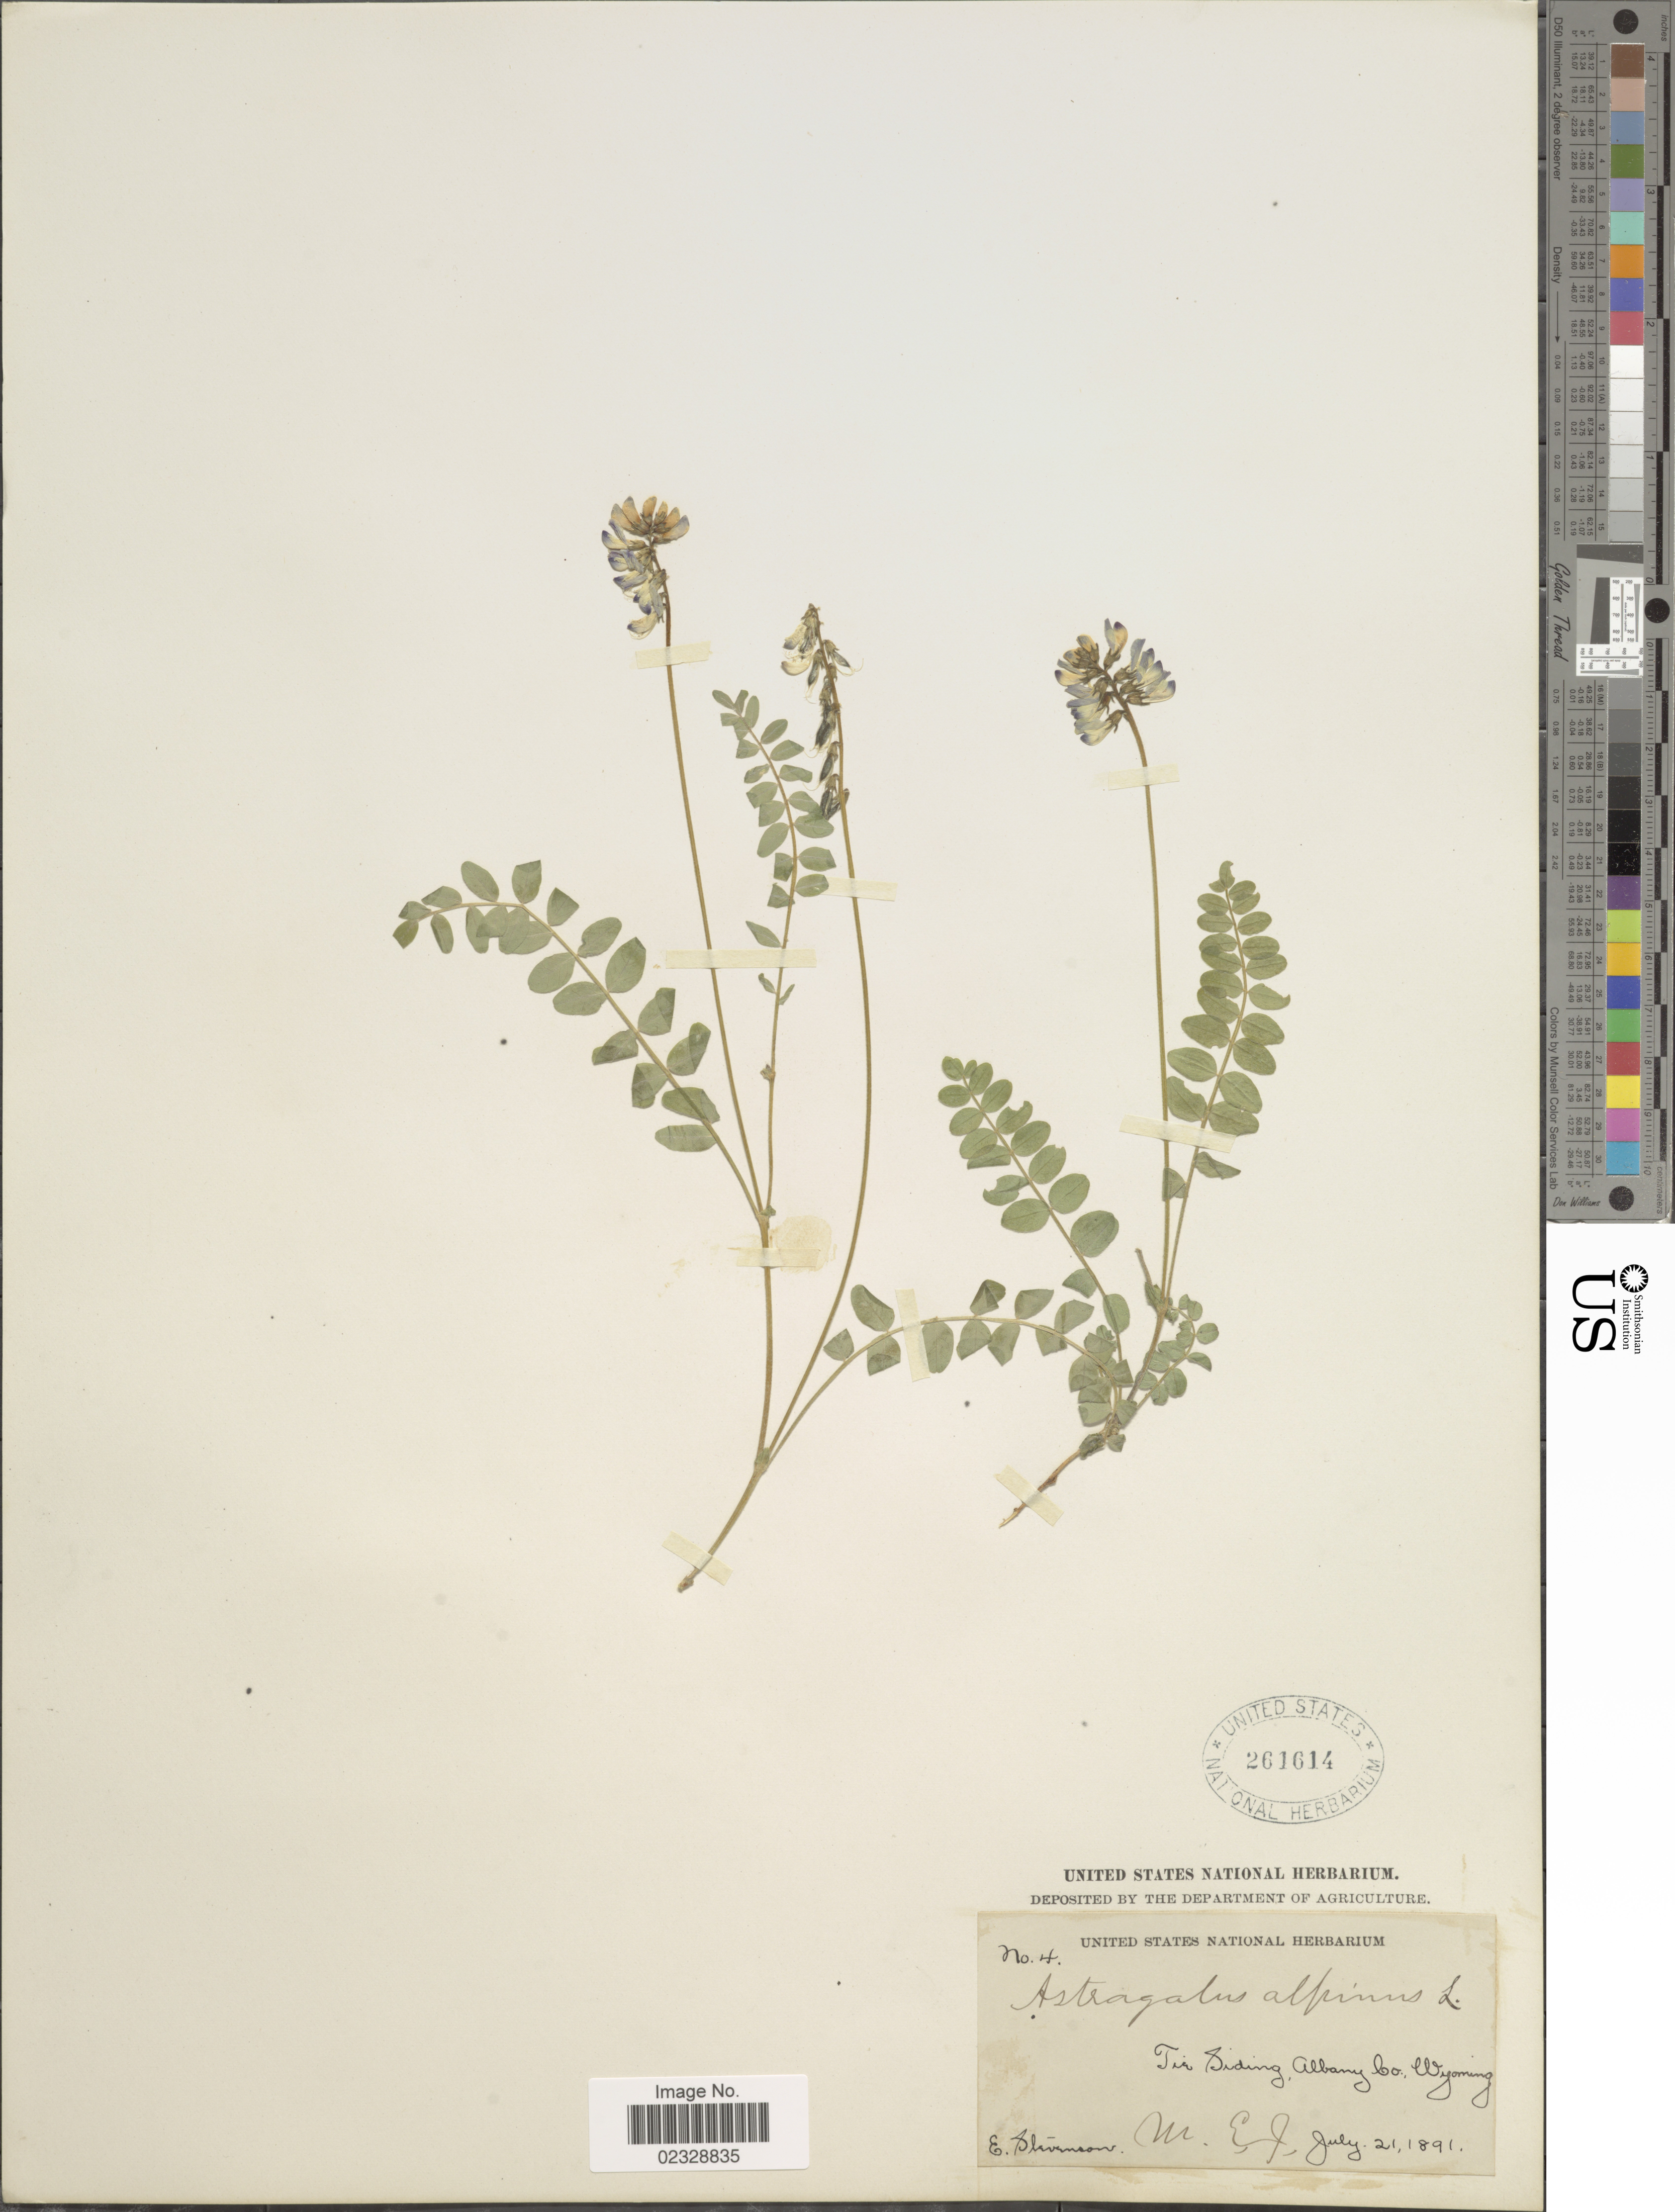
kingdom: Plantae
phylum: Tracheophyta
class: Magnoliopsida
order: Fabales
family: Fabaceae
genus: Astragalus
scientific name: Astragalus alpinus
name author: L.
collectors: E. Stevenson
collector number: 4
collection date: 1891-07-21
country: United States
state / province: Wyoming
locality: Tin Siding, ALbany Co.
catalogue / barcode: US 261614